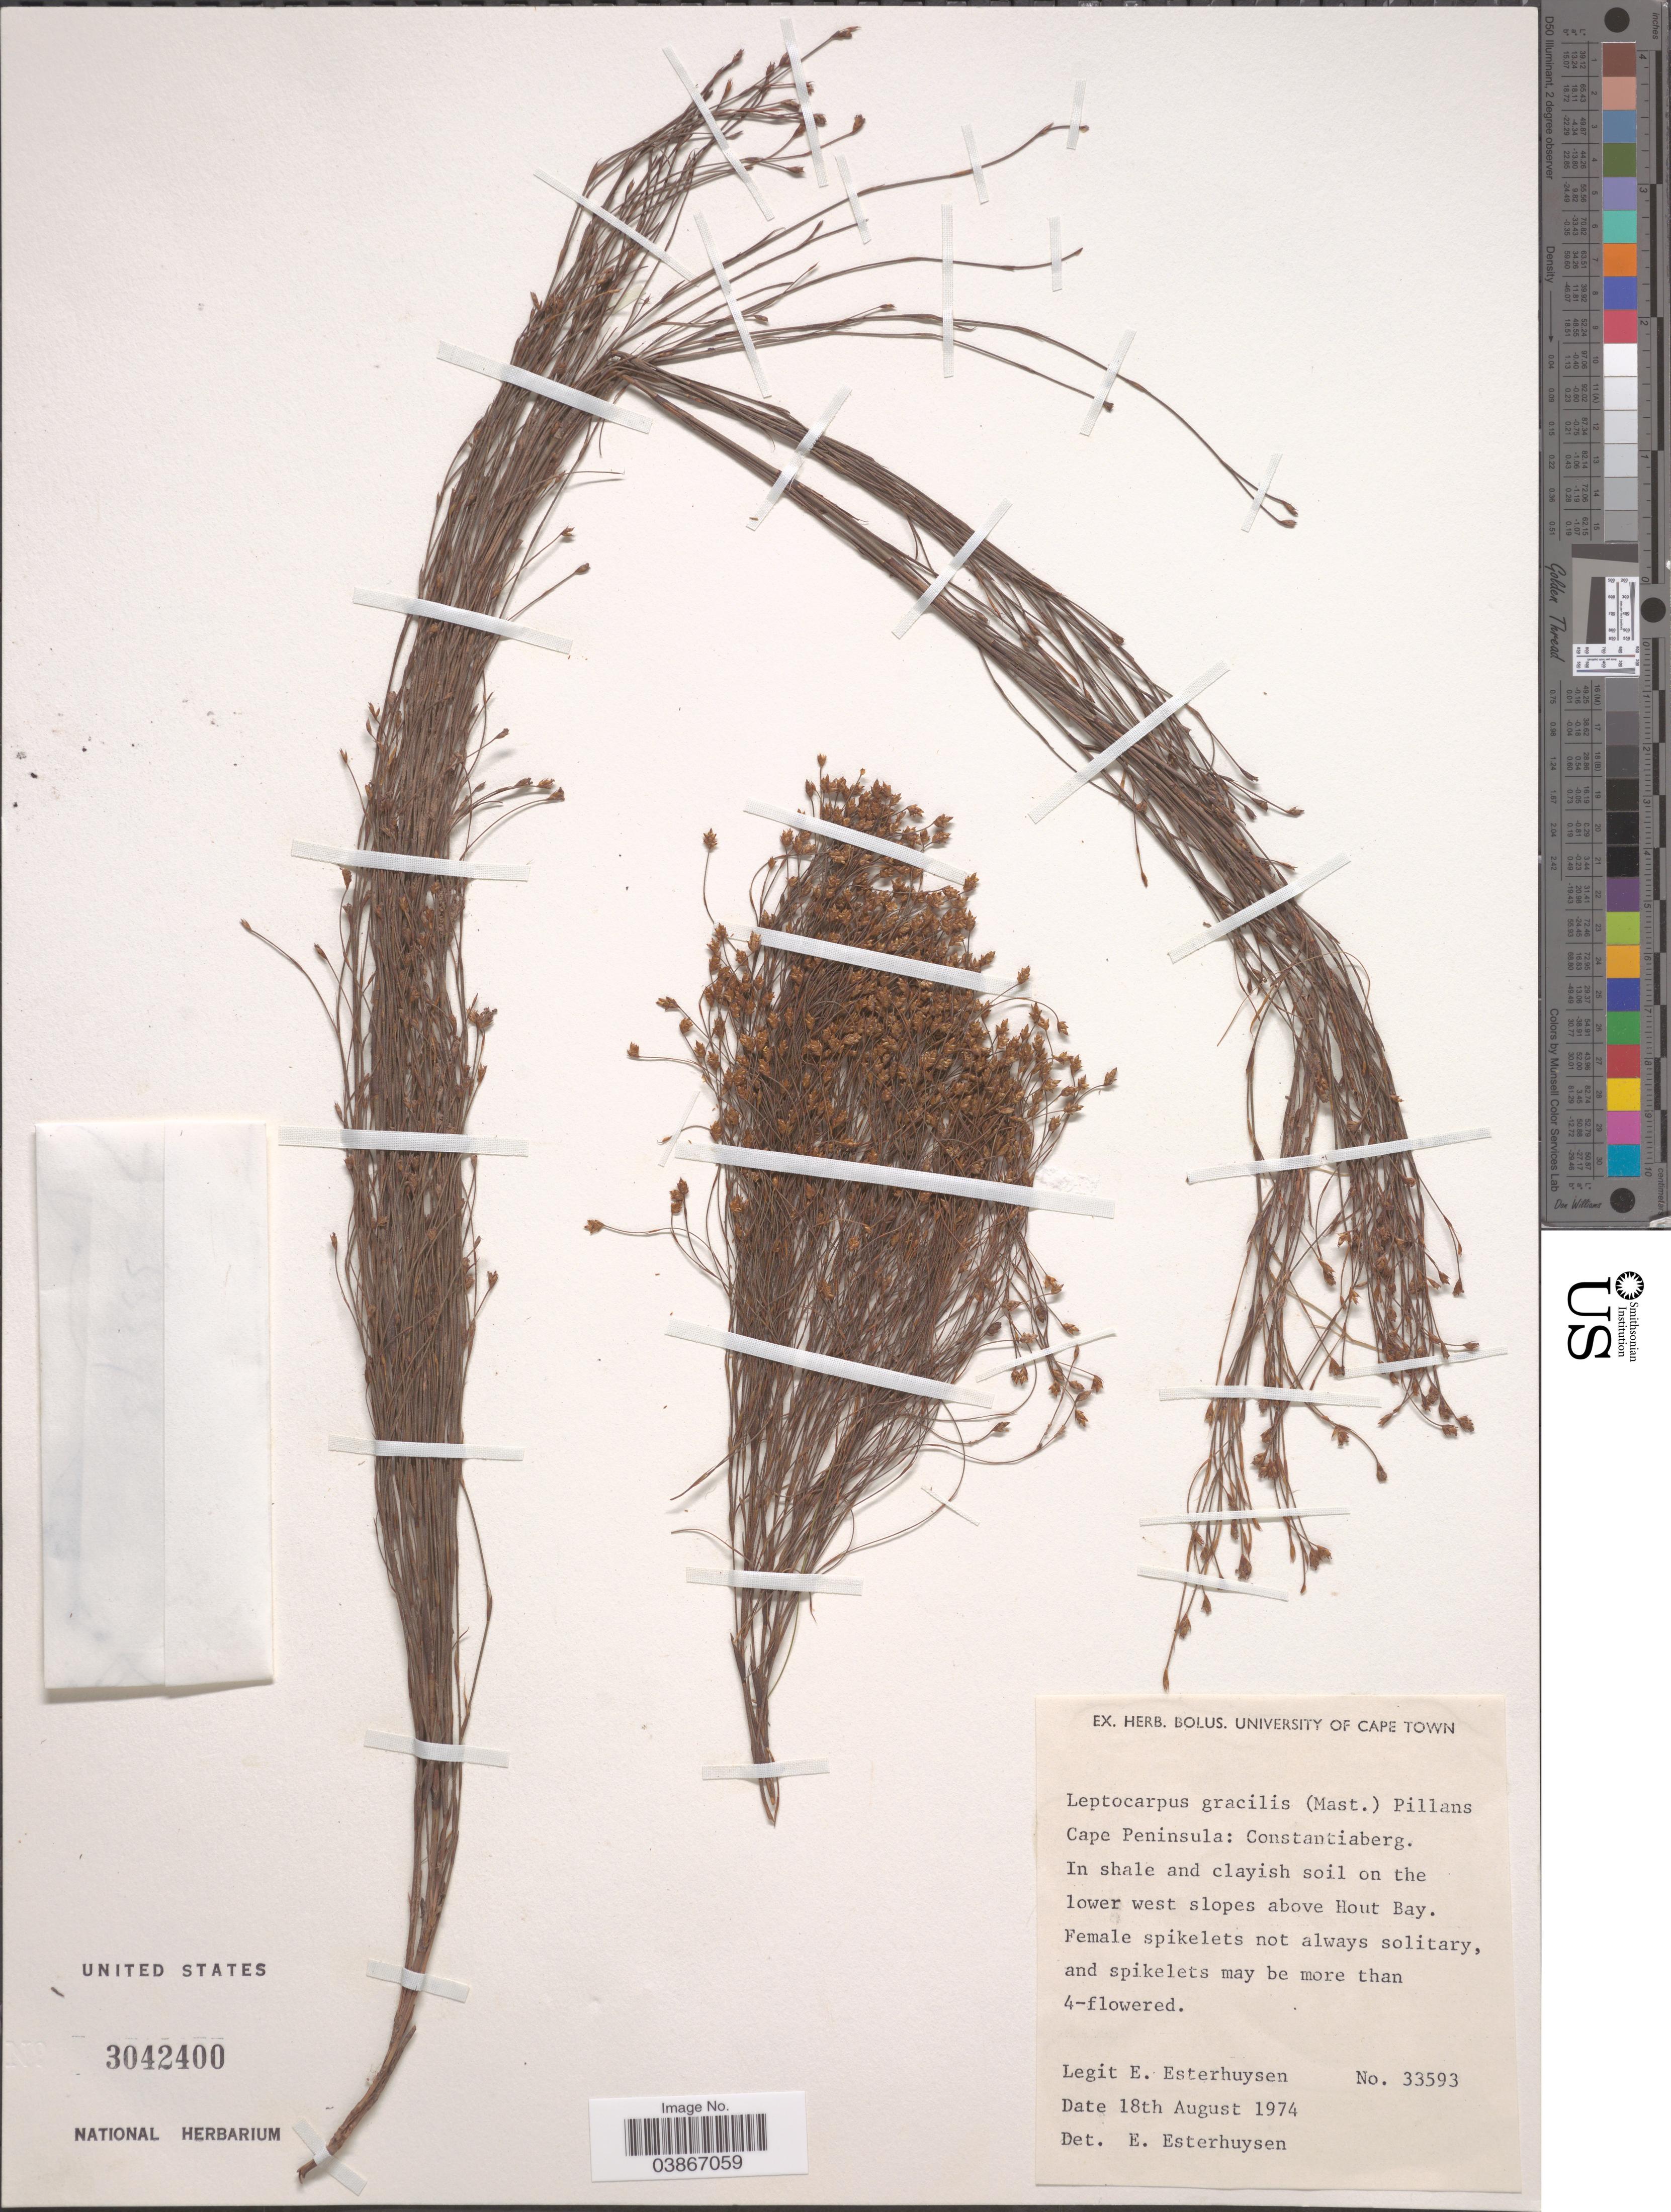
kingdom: Plantae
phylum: Tracheophyta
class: Liliopsida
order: Poales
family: Restionaceae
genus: Leptocarpus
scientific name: Leptocarpus gracilis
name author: (Nees ex Mast.) Pillans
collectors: E. E. Esterhuysen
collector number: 33593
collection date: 1974-08-18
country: South Africa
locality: Cape Peninsula: Constantiaberg. On the lower west slopes above Hout Bay.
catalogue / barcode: US 3042400